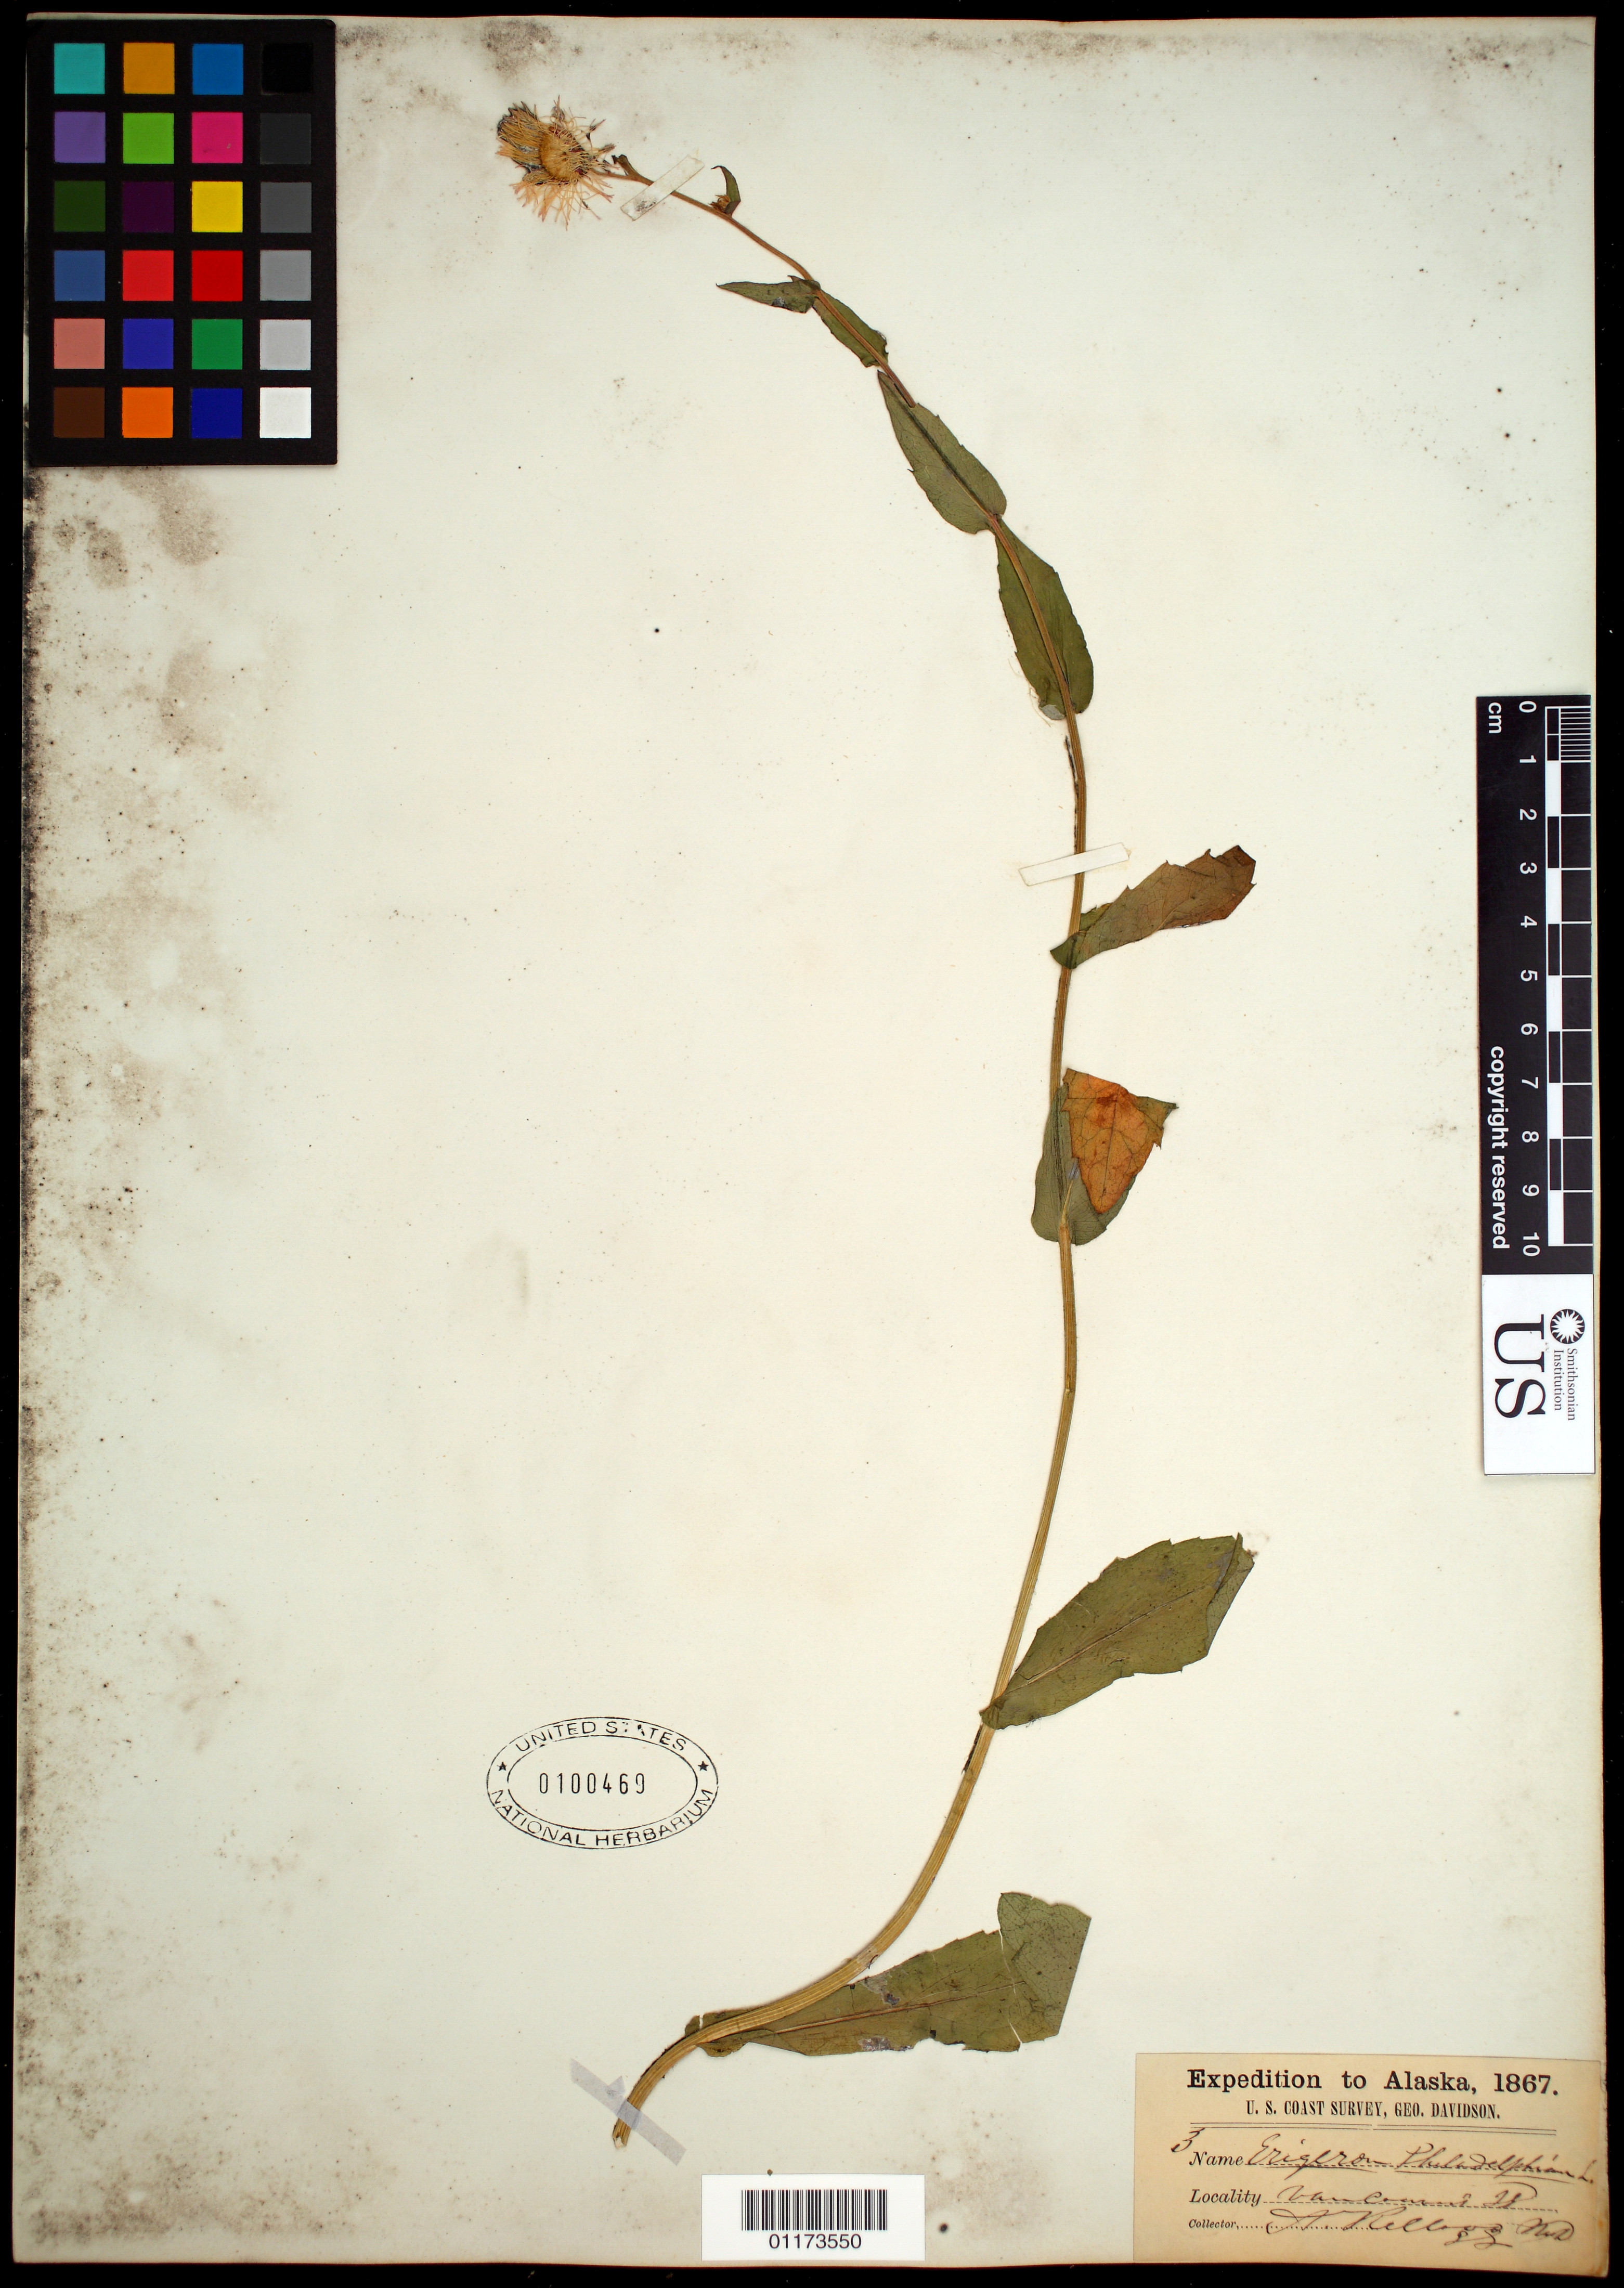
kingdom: Plantae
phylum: Tracheophyta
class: Magnoliopsida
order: Asterales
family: Asteraceae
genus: Erigeron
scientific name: Erigeron philadelphicus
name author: L.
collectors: A. Kellogg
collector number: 3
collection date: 1867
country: Canada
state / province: British Columbia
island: Vancouver Island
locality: Vancouver Island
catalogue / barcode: US 100469